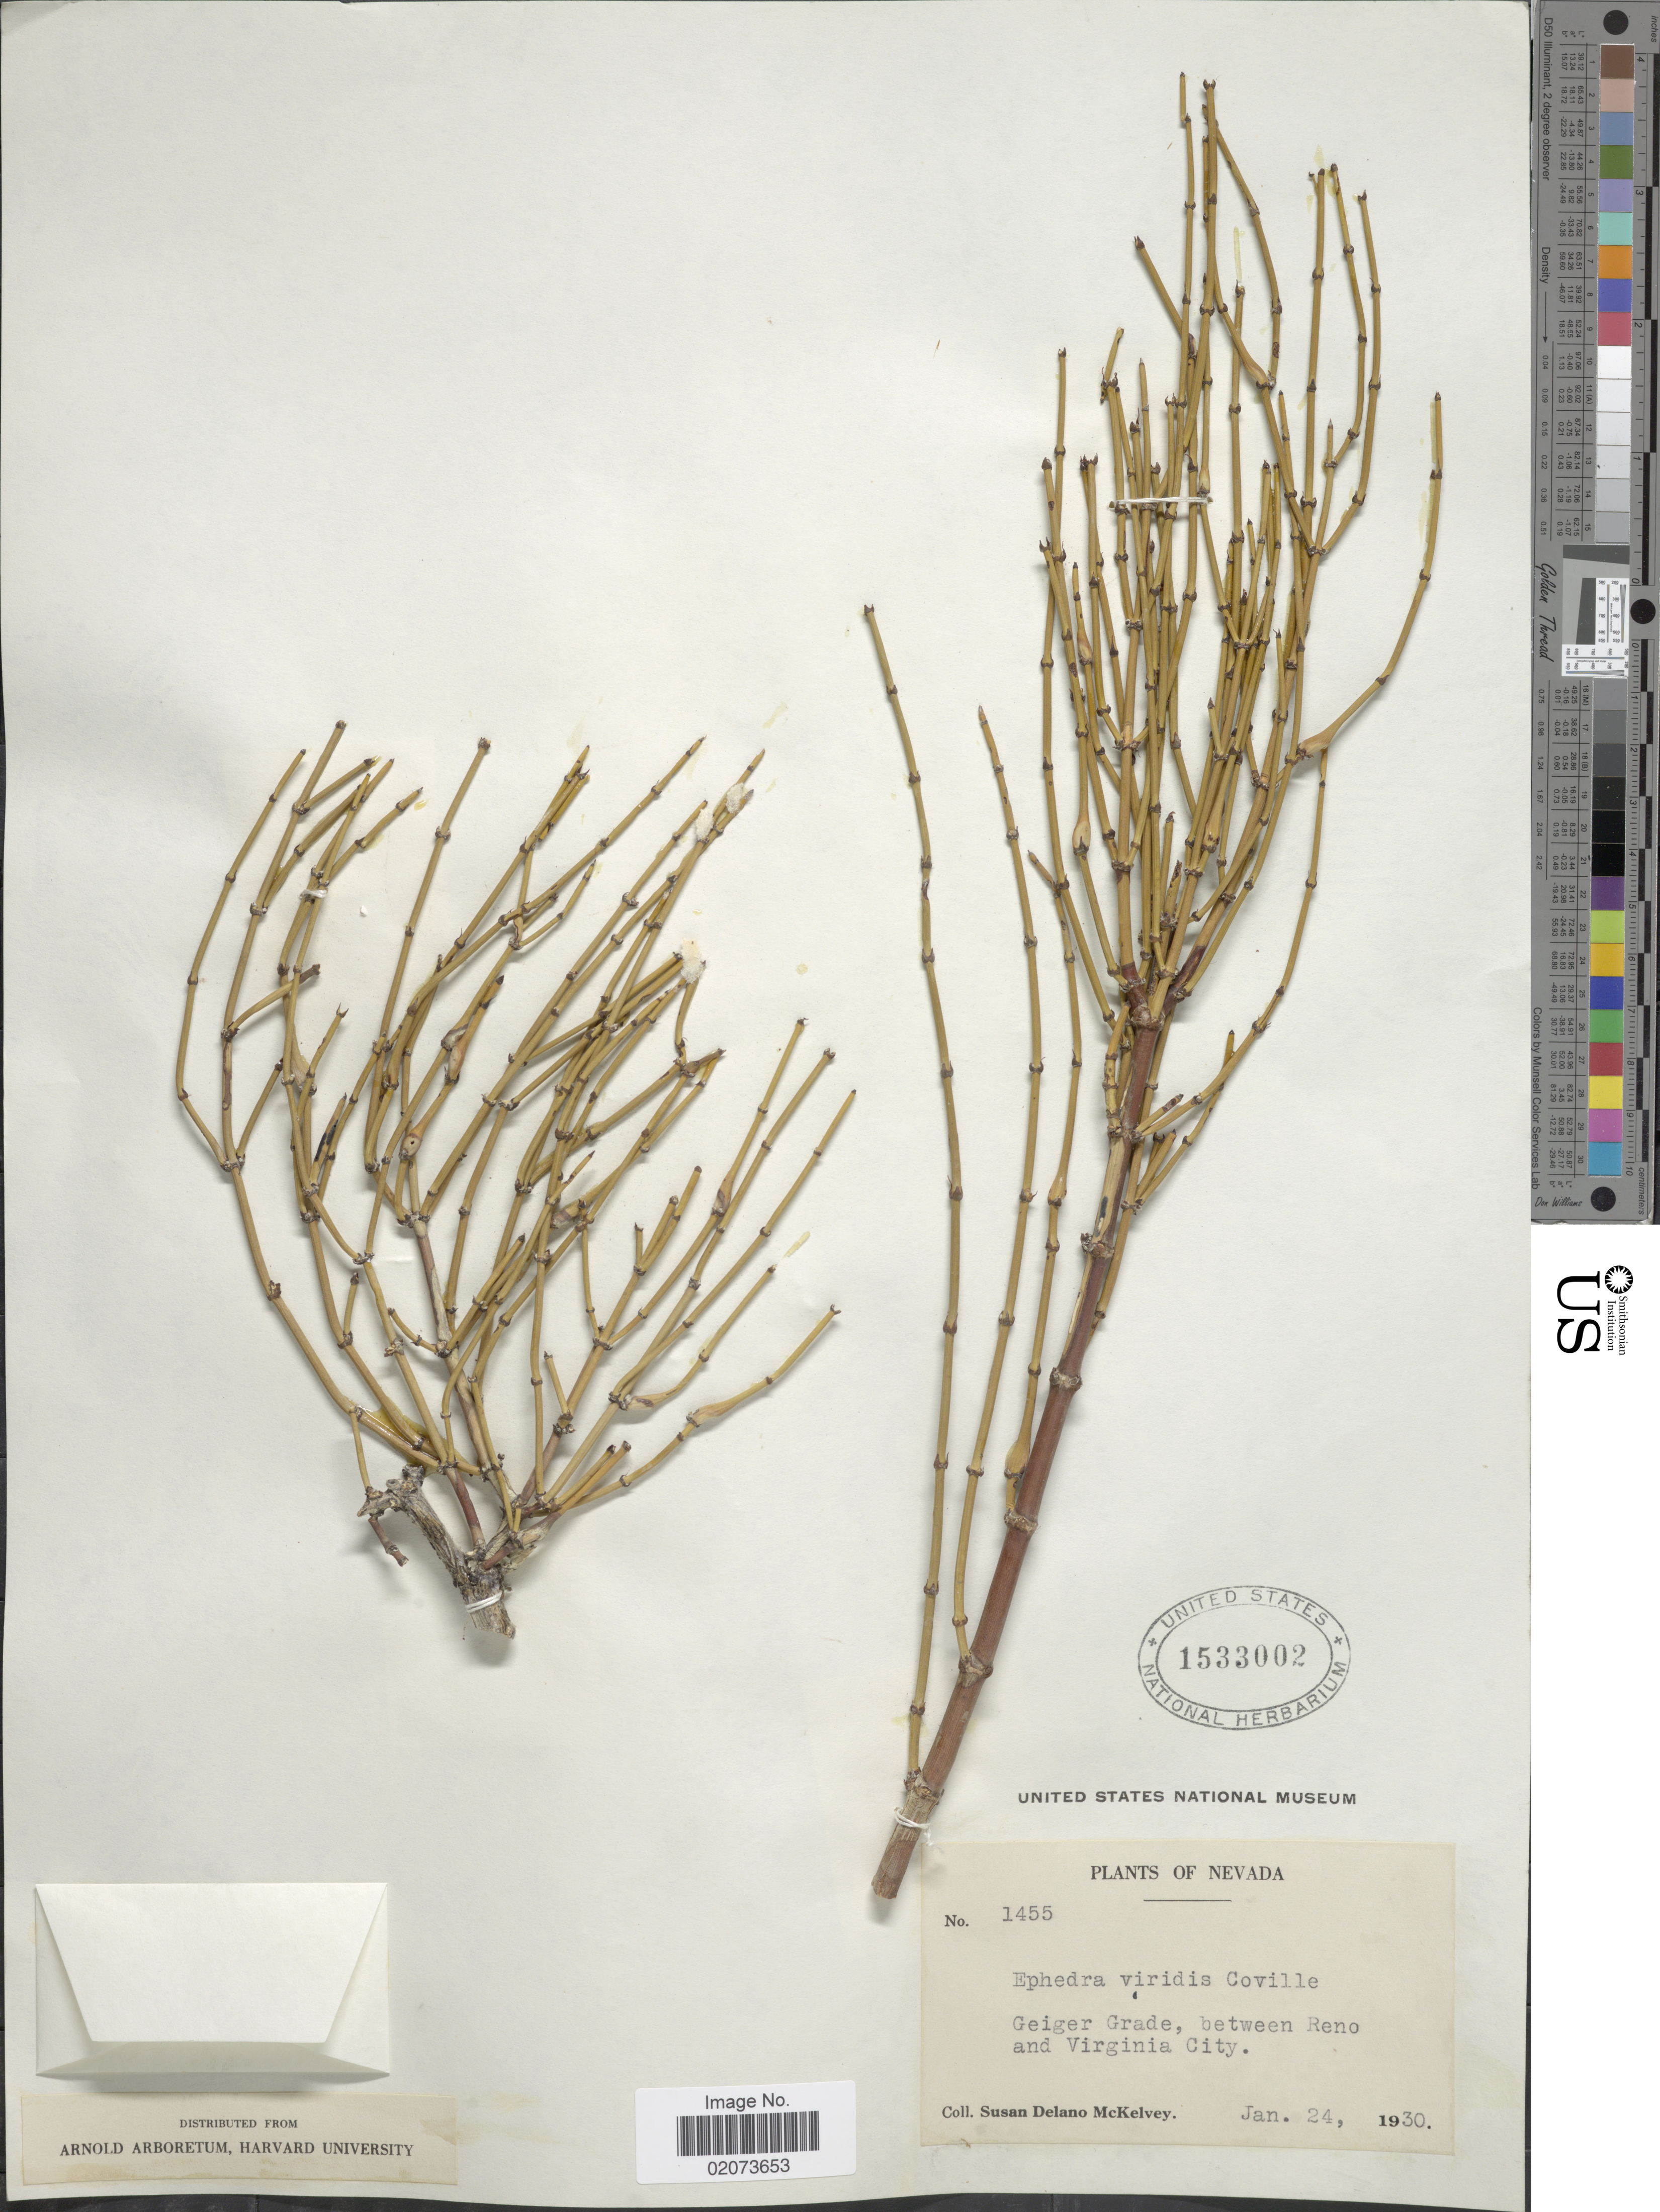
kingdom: Plantae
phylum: Tracheophyta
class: Gnetopsida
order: Ephedrales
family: Ephedraceae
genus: Ephedra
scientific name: Ephedra viridis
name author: Coville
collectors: S. A. McKelvey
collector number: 1455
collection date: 1930-01-24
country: United States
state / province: Nevada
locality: Geiger Grade, between Reno and Virginia City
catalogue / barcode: US 1533002